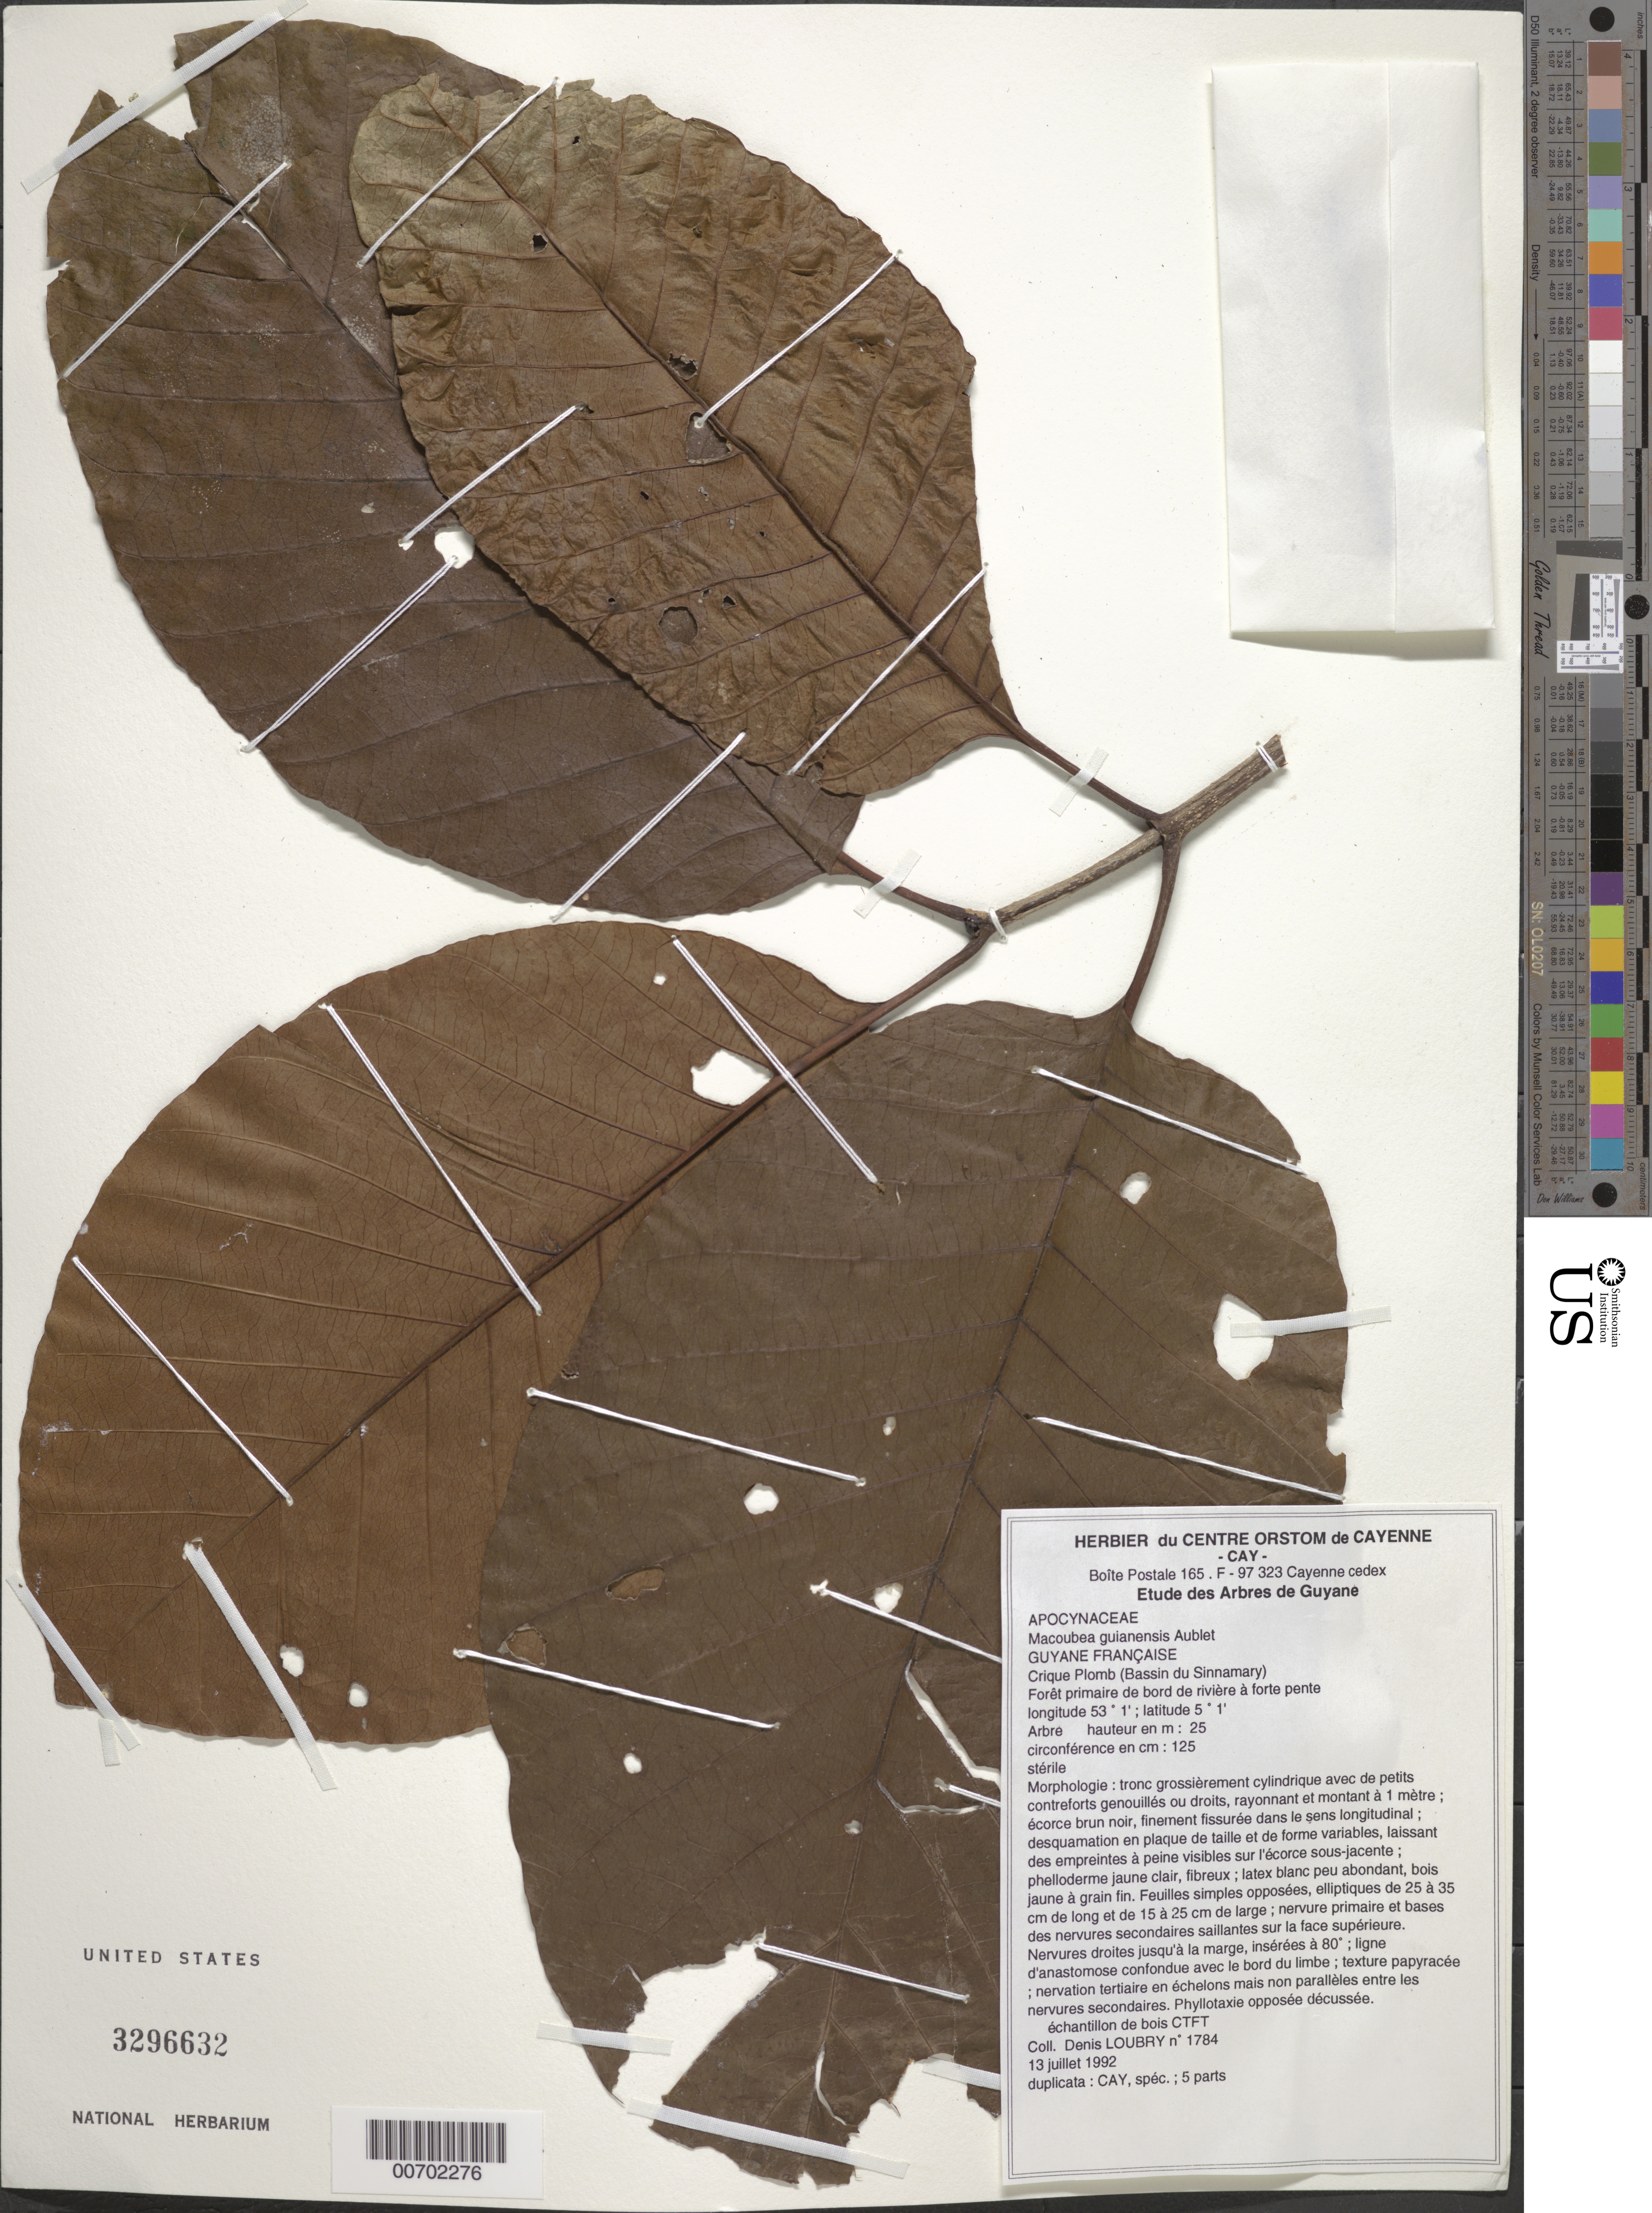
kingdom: Plantae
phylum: Tracheophyta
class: Magnoliopsida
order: Gentianales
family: Apocynaceae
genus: Macoubea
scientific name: Macoubea guianensis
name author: Aubl.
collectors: D. Loubry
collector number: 1784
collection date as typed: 13-Jul-92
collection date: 1992-07-13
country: French Guiana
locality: Crique Plomb, Bassin du Sinnamary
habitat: Primary forest along river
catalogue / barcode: US 3296632